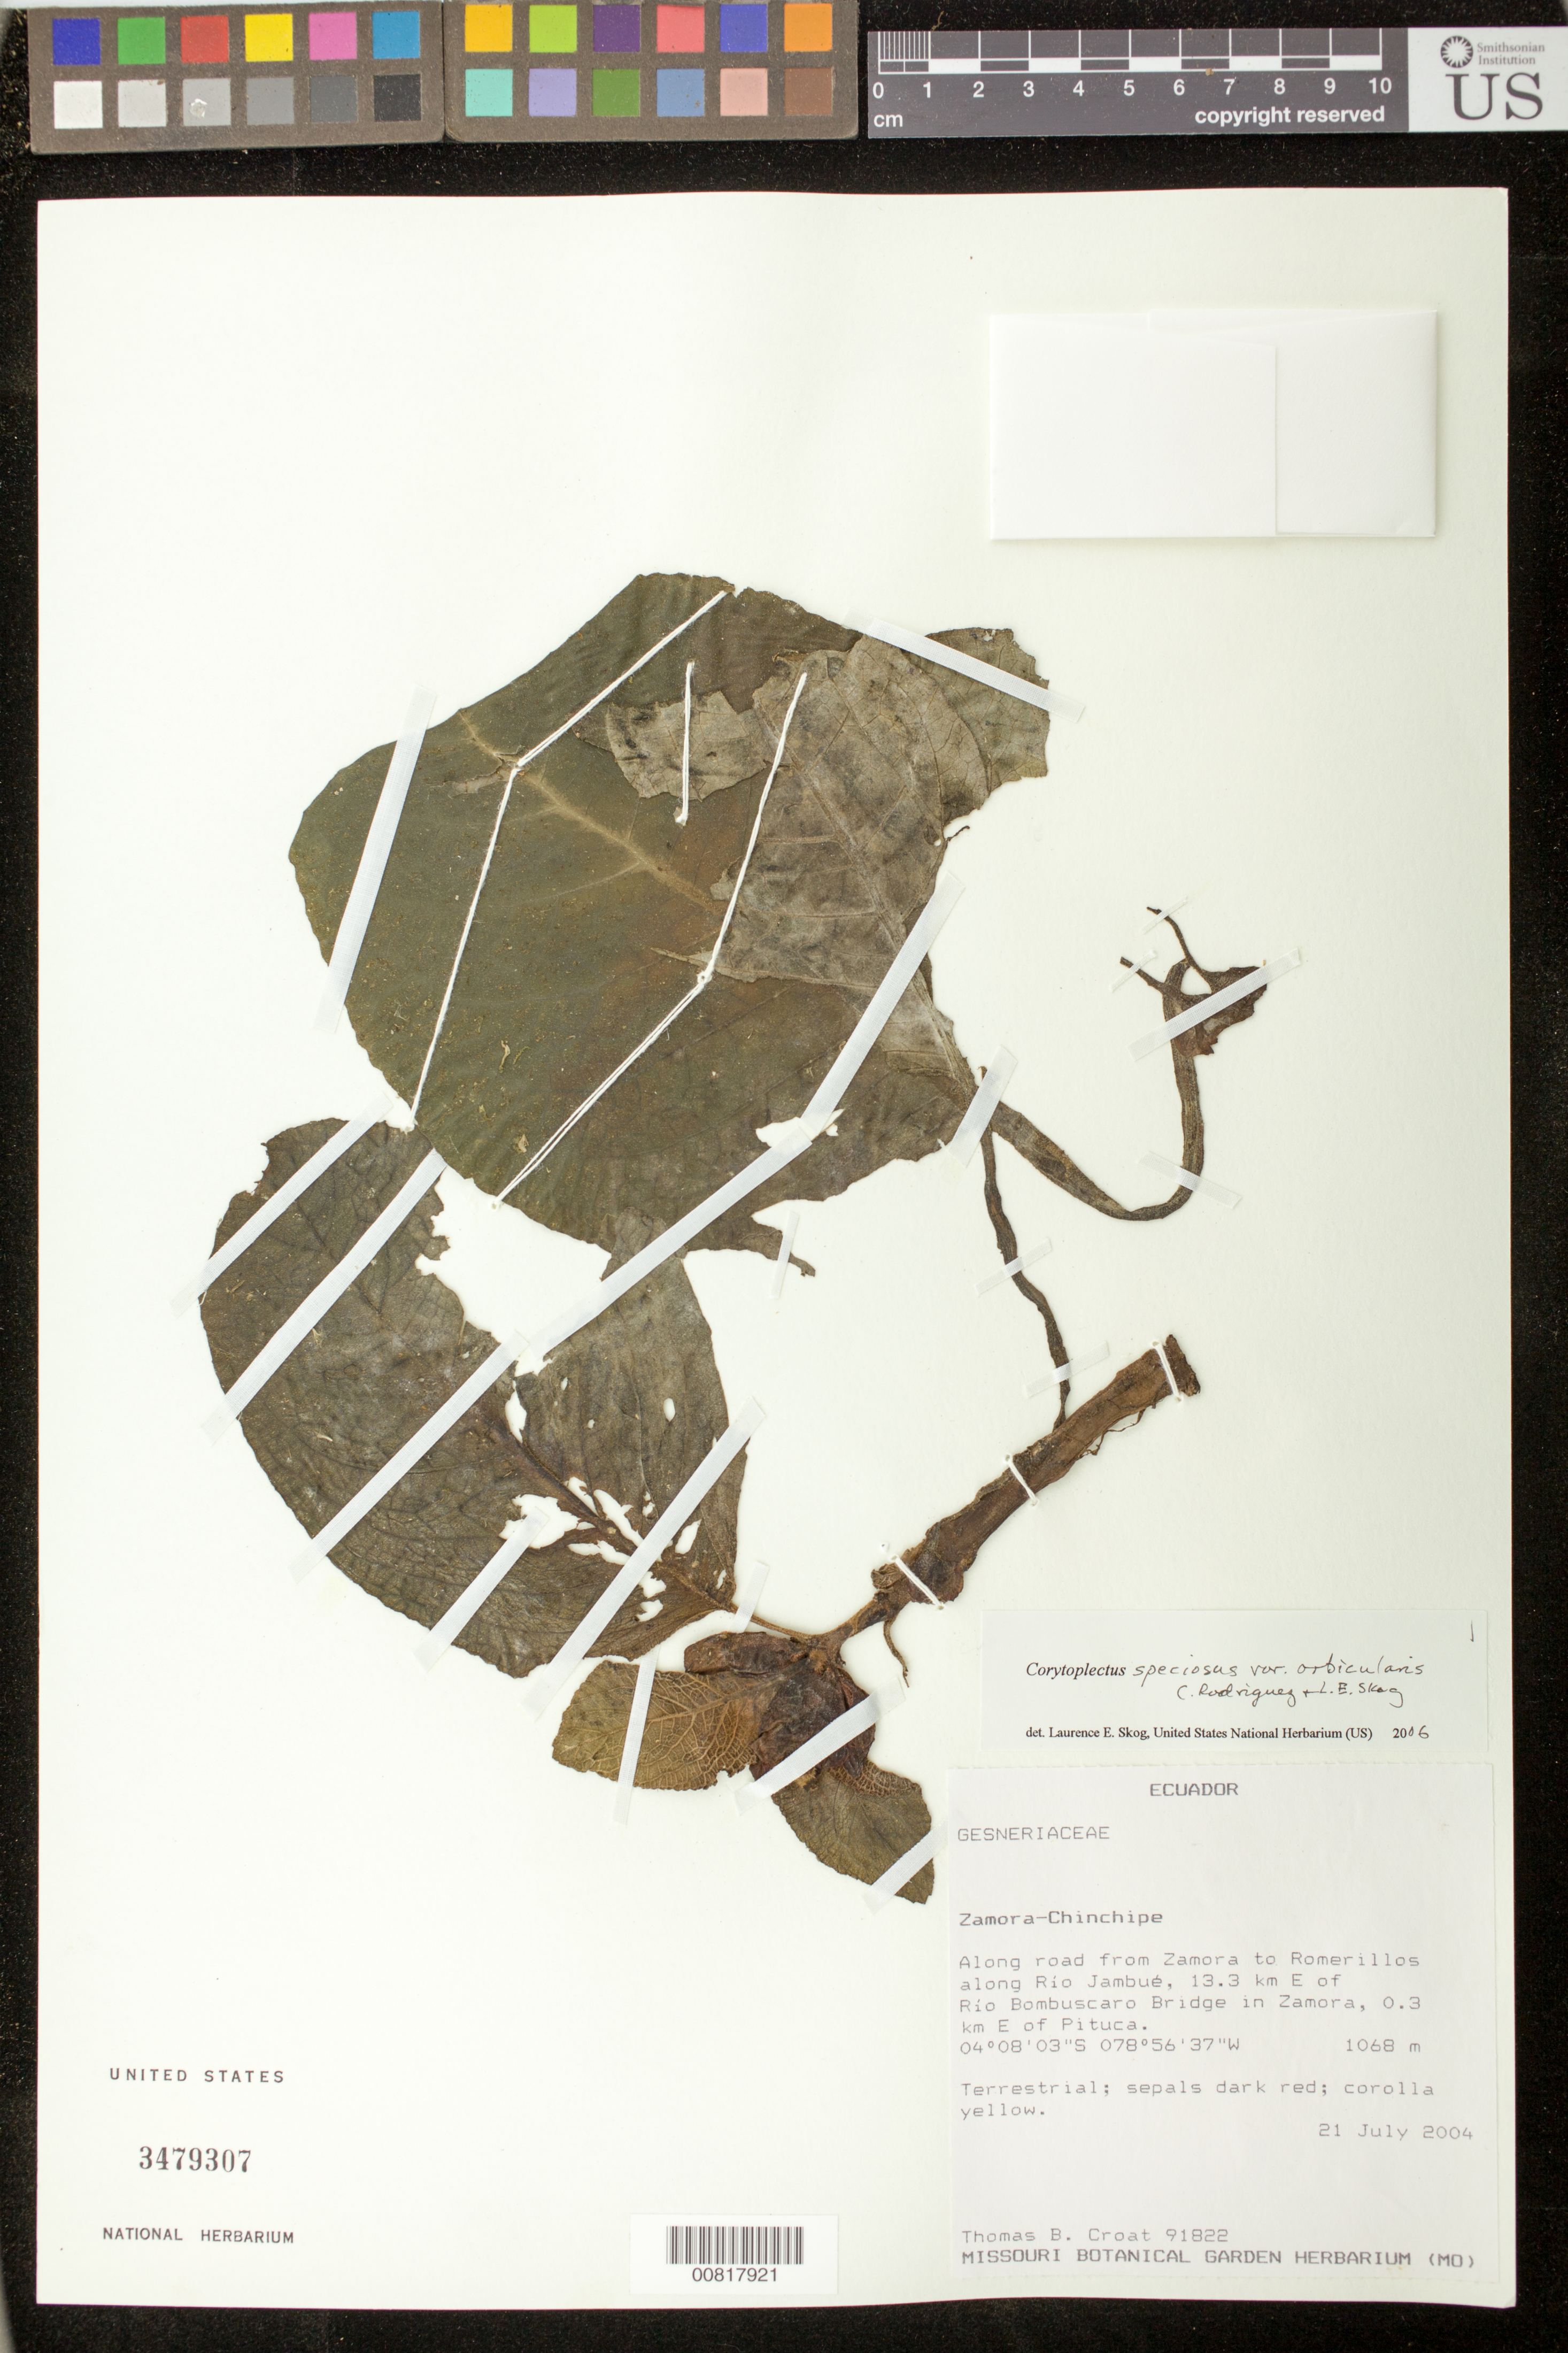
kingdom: Plantae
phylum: Tracheophyta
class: Magnoliopsida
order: Lamiales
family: Gesneriaceae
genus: Corytoplectus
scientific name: Corytoplectus speciosus var. orbicularis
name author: Rodr.-Flores & L.E. Skog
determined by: Skog, Laurence E.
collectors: T. B. Croat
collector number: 91822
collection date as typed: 21 Jul 2004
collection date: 2004-07-21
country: Ecuador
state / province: Zamora-Chinchipe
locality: Along road from Zamora to Romerillos along Rio Jambué, 13.3 km E of Rio Bombuscaro Bridge in Zamora, 0.3 km E of Pituca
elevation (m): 1068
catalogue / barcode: US 3479307